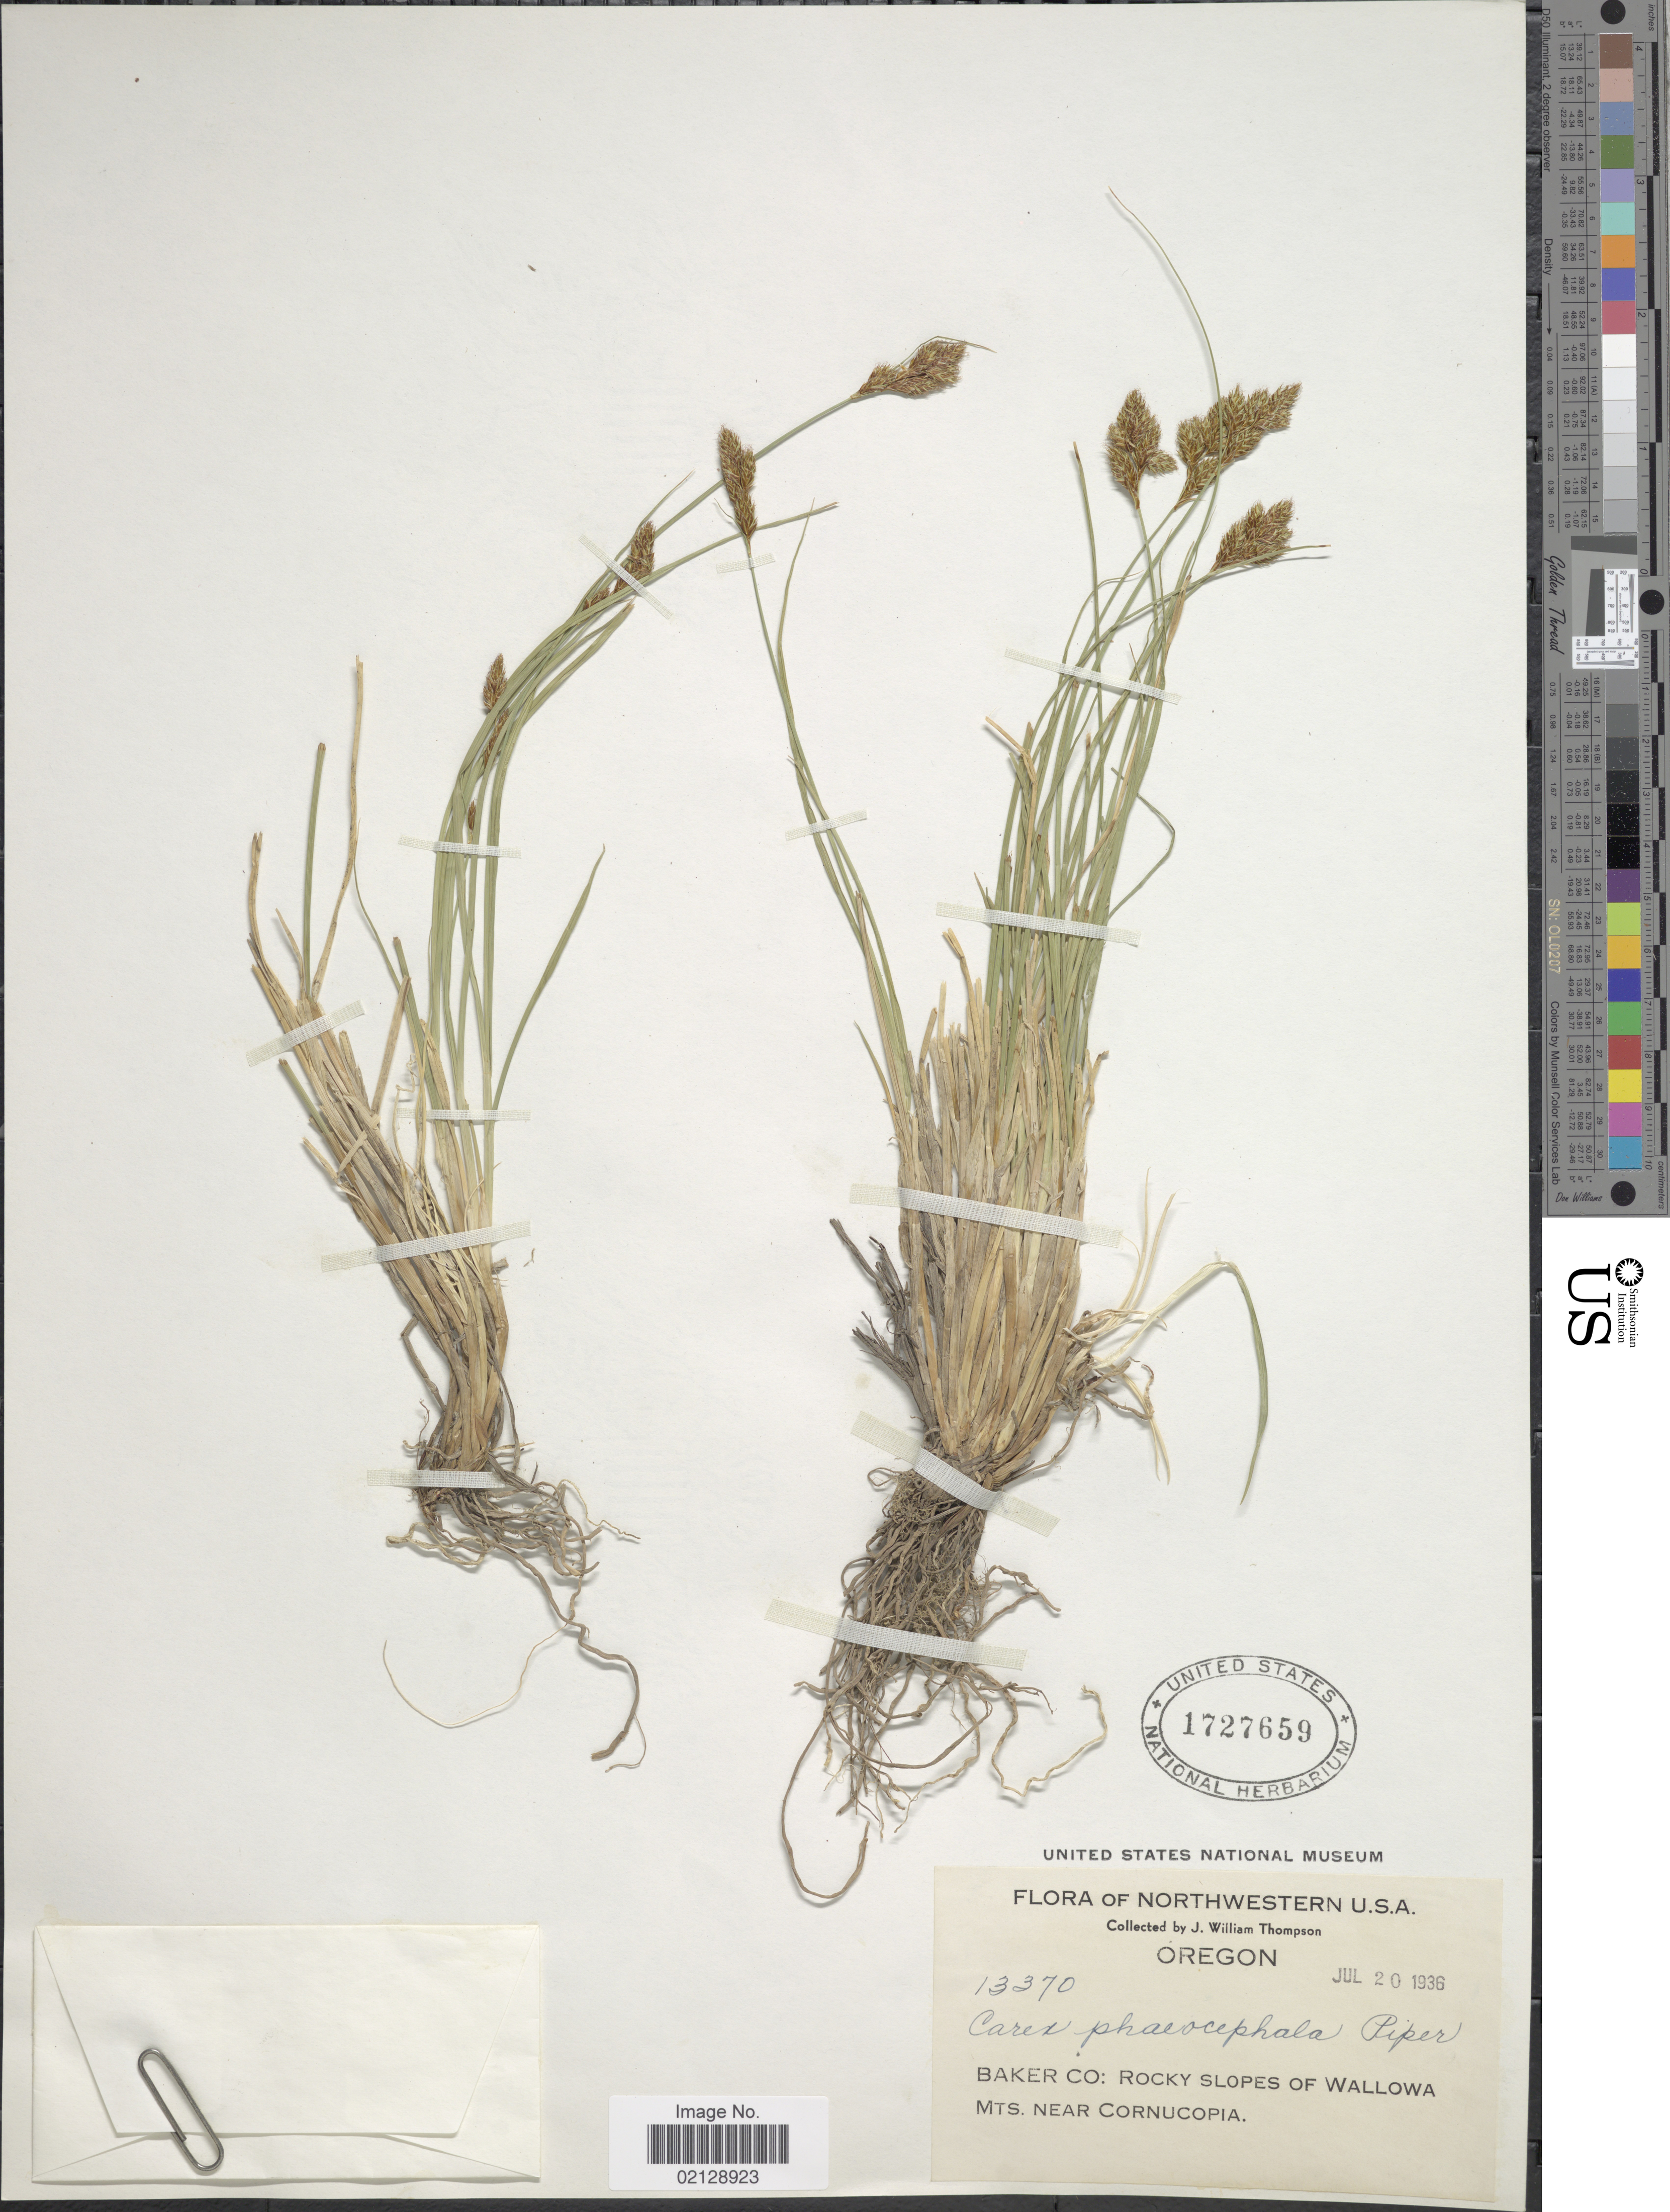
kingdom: Plantae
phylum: Tracheophyta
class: Liliopsida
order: Poales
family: Cyperaceae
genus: Carex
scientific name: Carex phaeocephala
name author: Piper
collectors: J. W. Thompson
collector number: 13370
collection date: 1936-07-20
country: United States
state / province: Oregon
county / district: Baker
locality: Rocky slopes of Wallowa Mts., near Cornucopia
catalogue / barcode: US 1727659